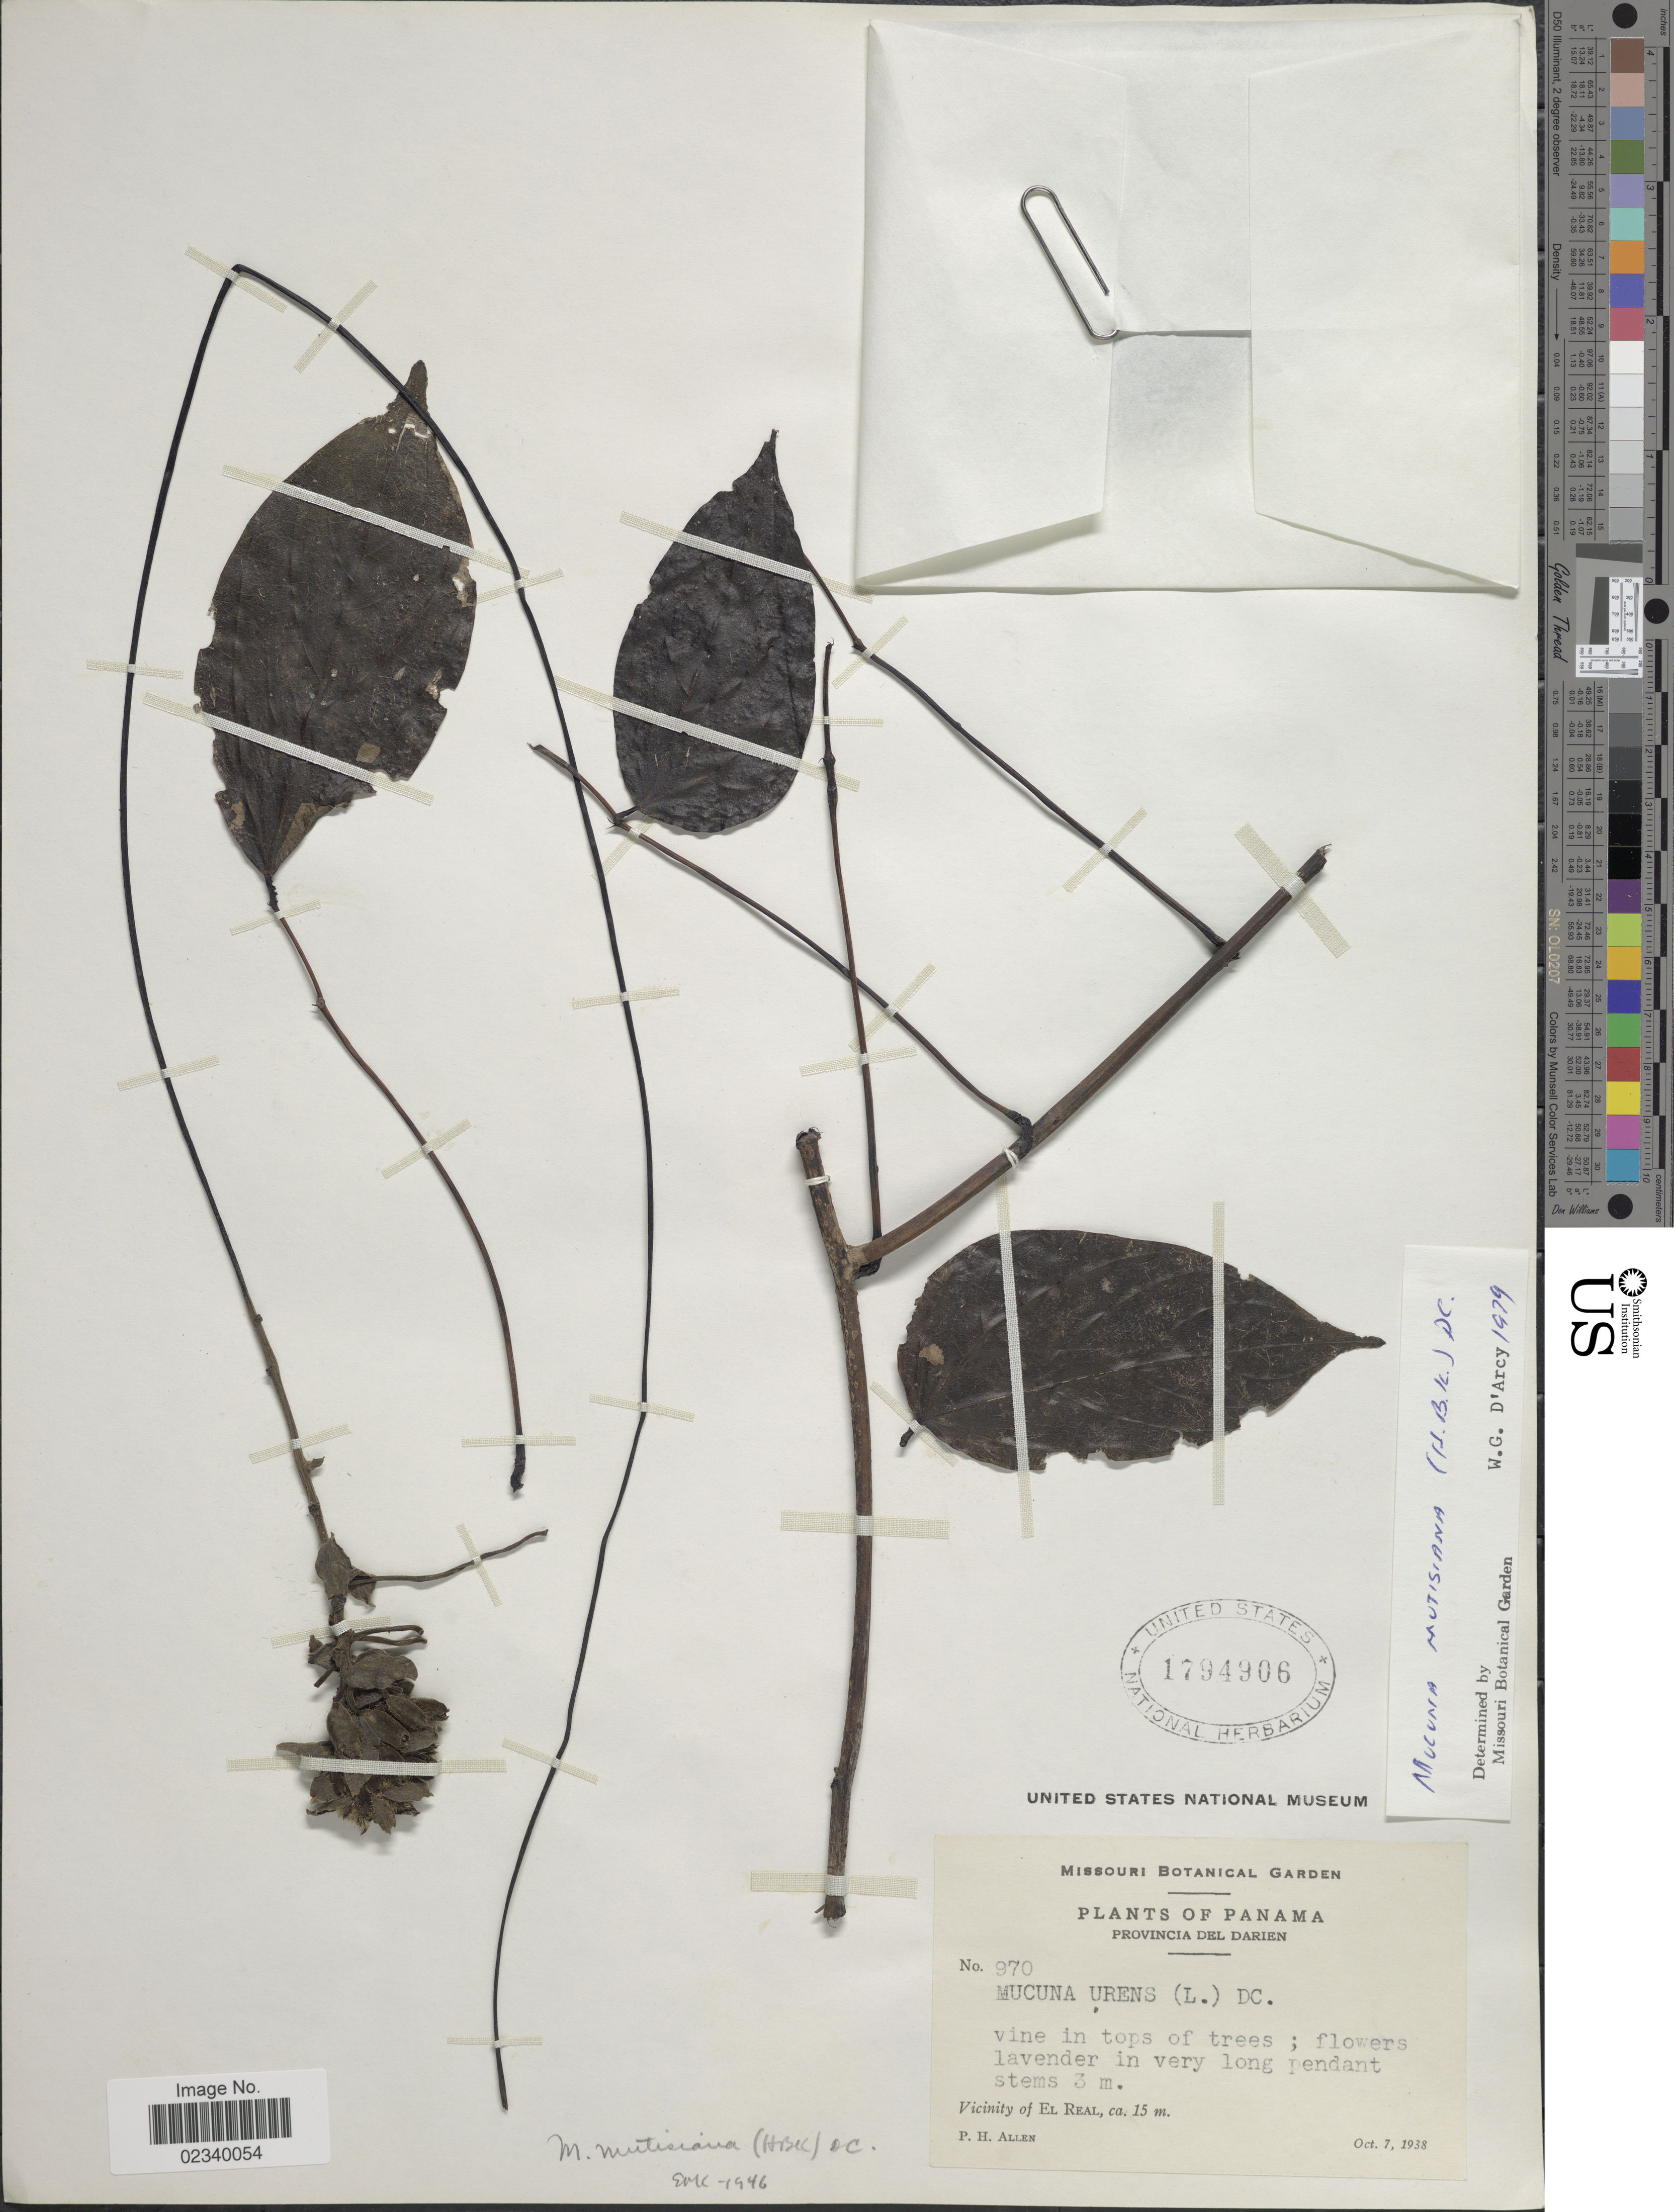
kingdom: Plantae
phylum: Tracheophyta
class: Magnoliopsida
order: Fabales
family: Fabaceae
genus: Mucuna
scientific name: Mucuna mutisiana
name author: (Kunth) DC.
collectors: P. H. Allen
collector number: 970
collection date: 1938-10-07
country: Panama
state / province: Darién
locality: Vicinity of El Real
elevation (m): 15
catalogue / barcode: US 1794906